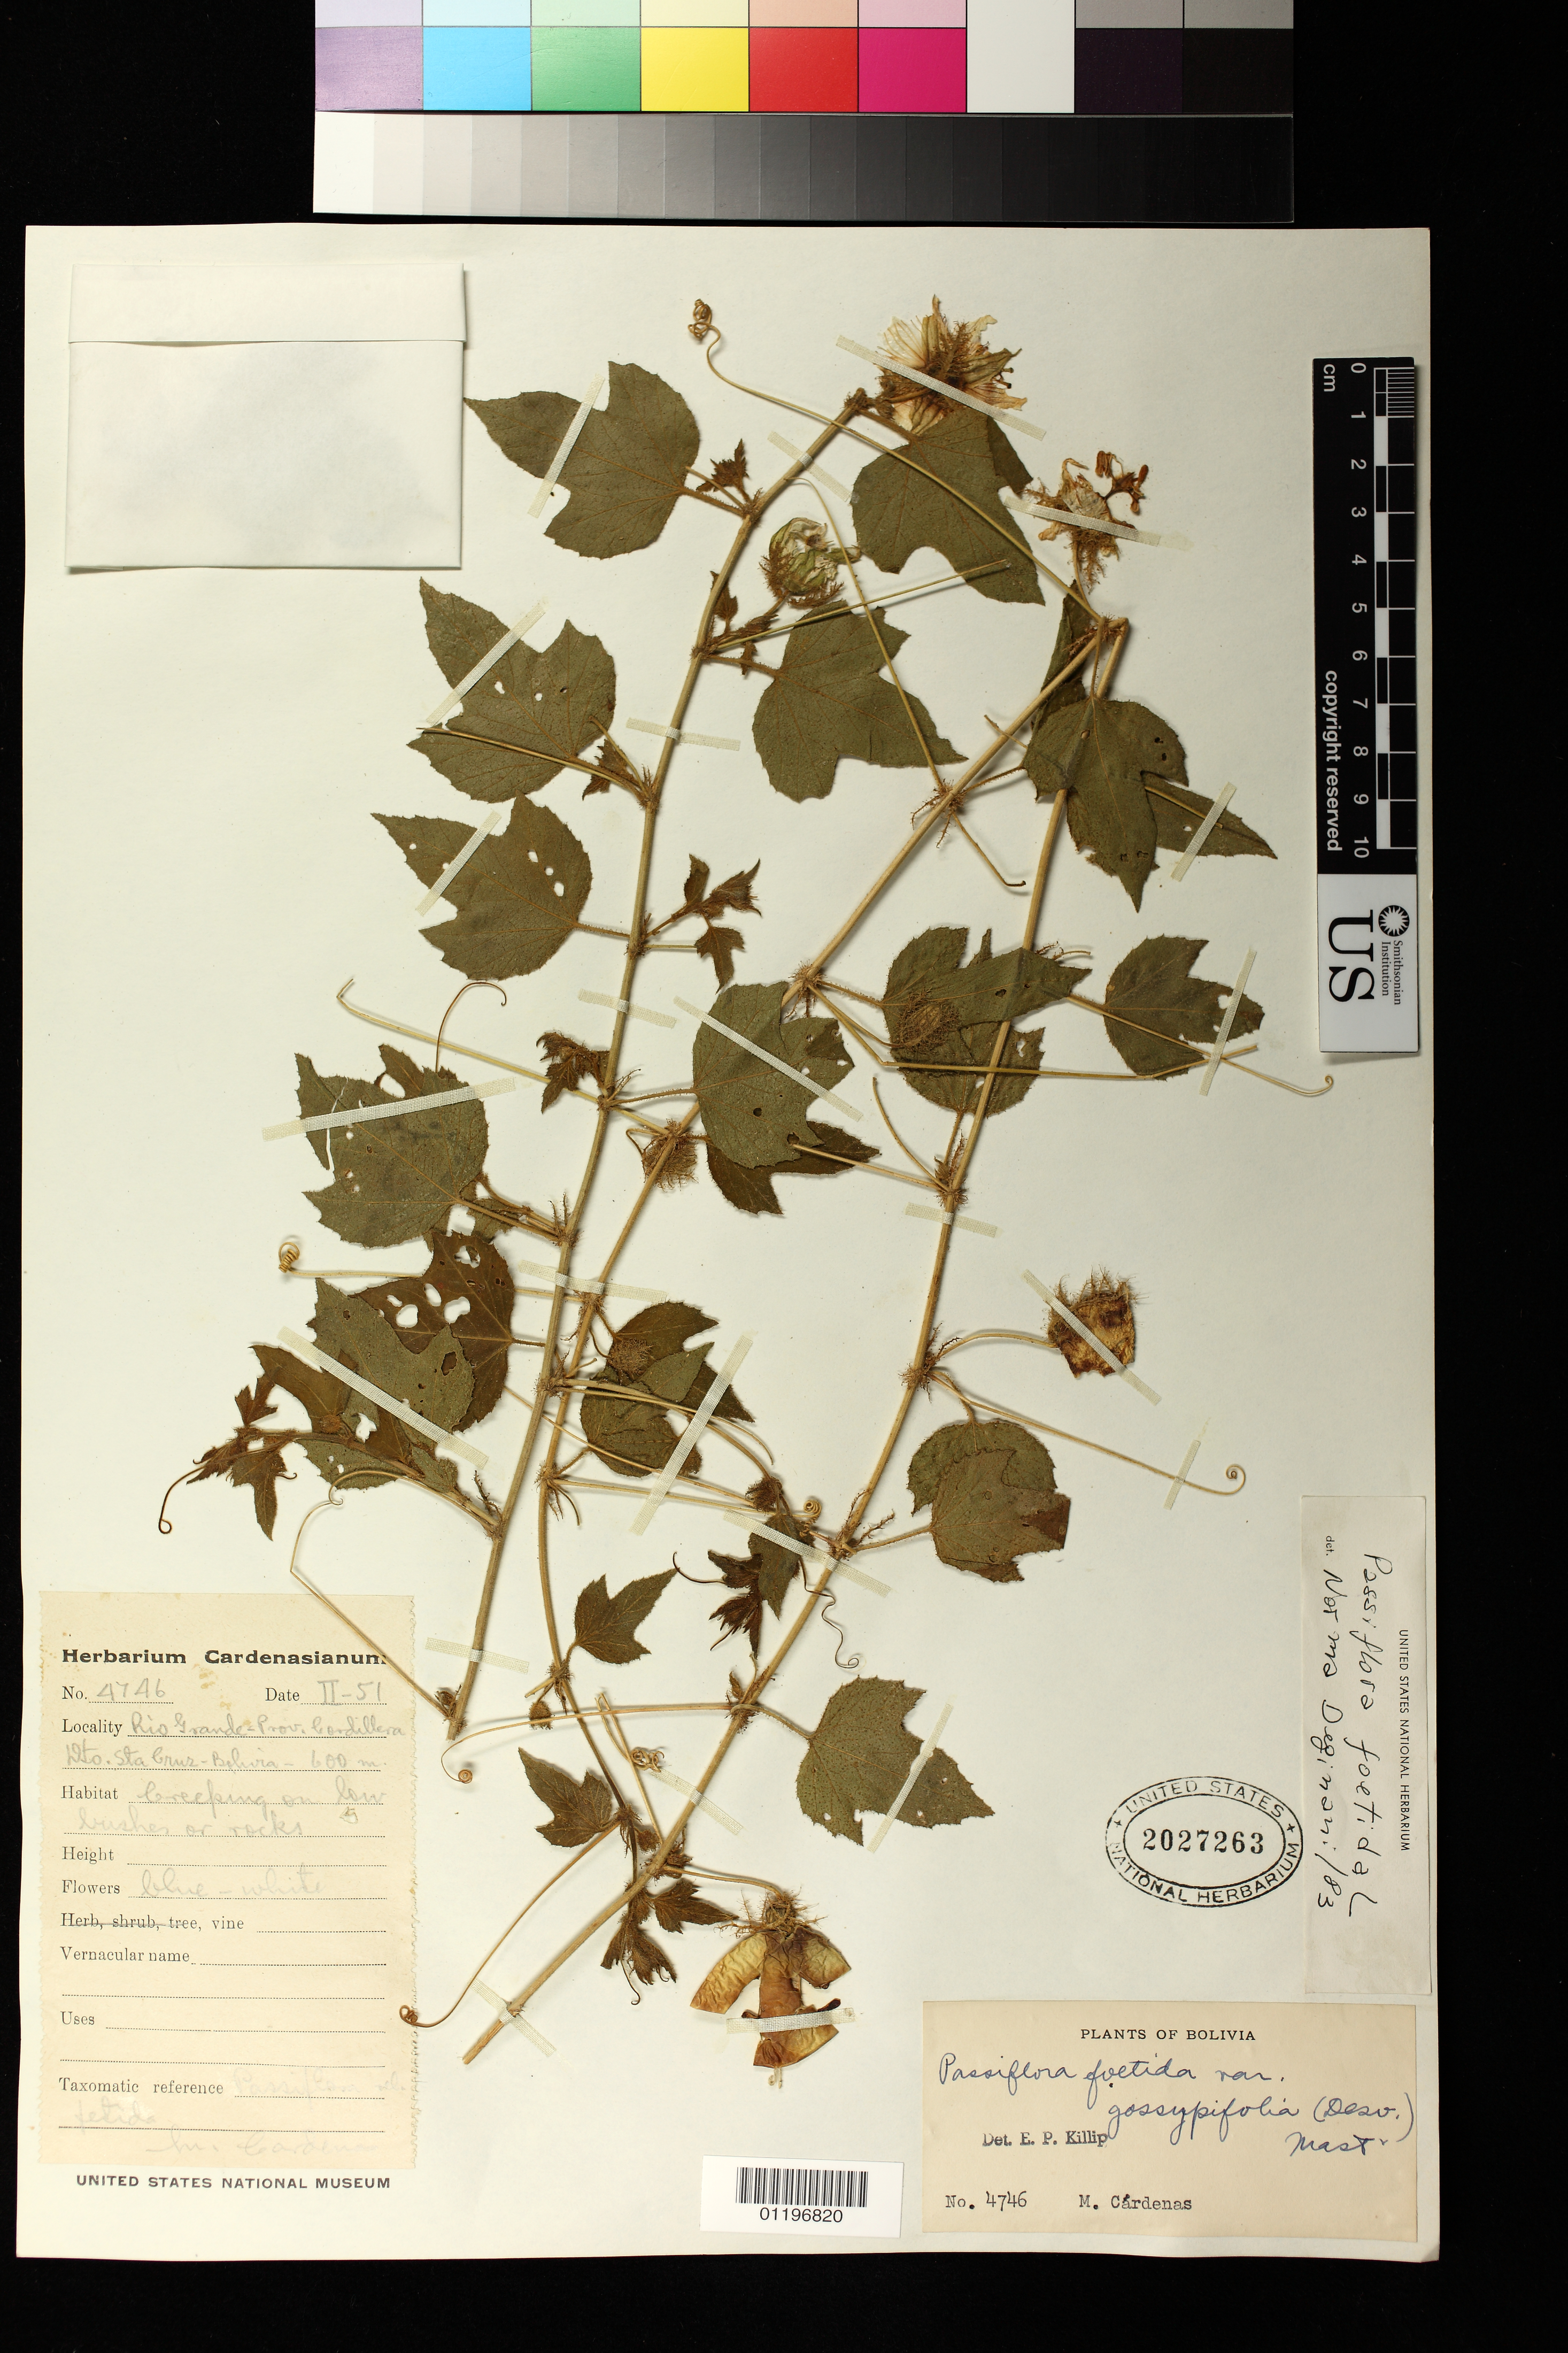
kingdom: Plantae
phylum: Tracheophyta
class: Magnoliopsida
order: Malpighiales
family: Passifloraceae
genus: Passiflora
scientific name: Passiflora foetida var. gossypiifolia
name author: (Desv.) Mast.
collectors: M. Cárdenas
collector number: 4746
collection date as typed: Feb 1951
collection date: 1951-02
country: Bolivia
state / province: Santa Cruz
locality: Rio Grande - Provincia Cordillera.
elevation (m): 600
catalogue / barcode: US 2027263